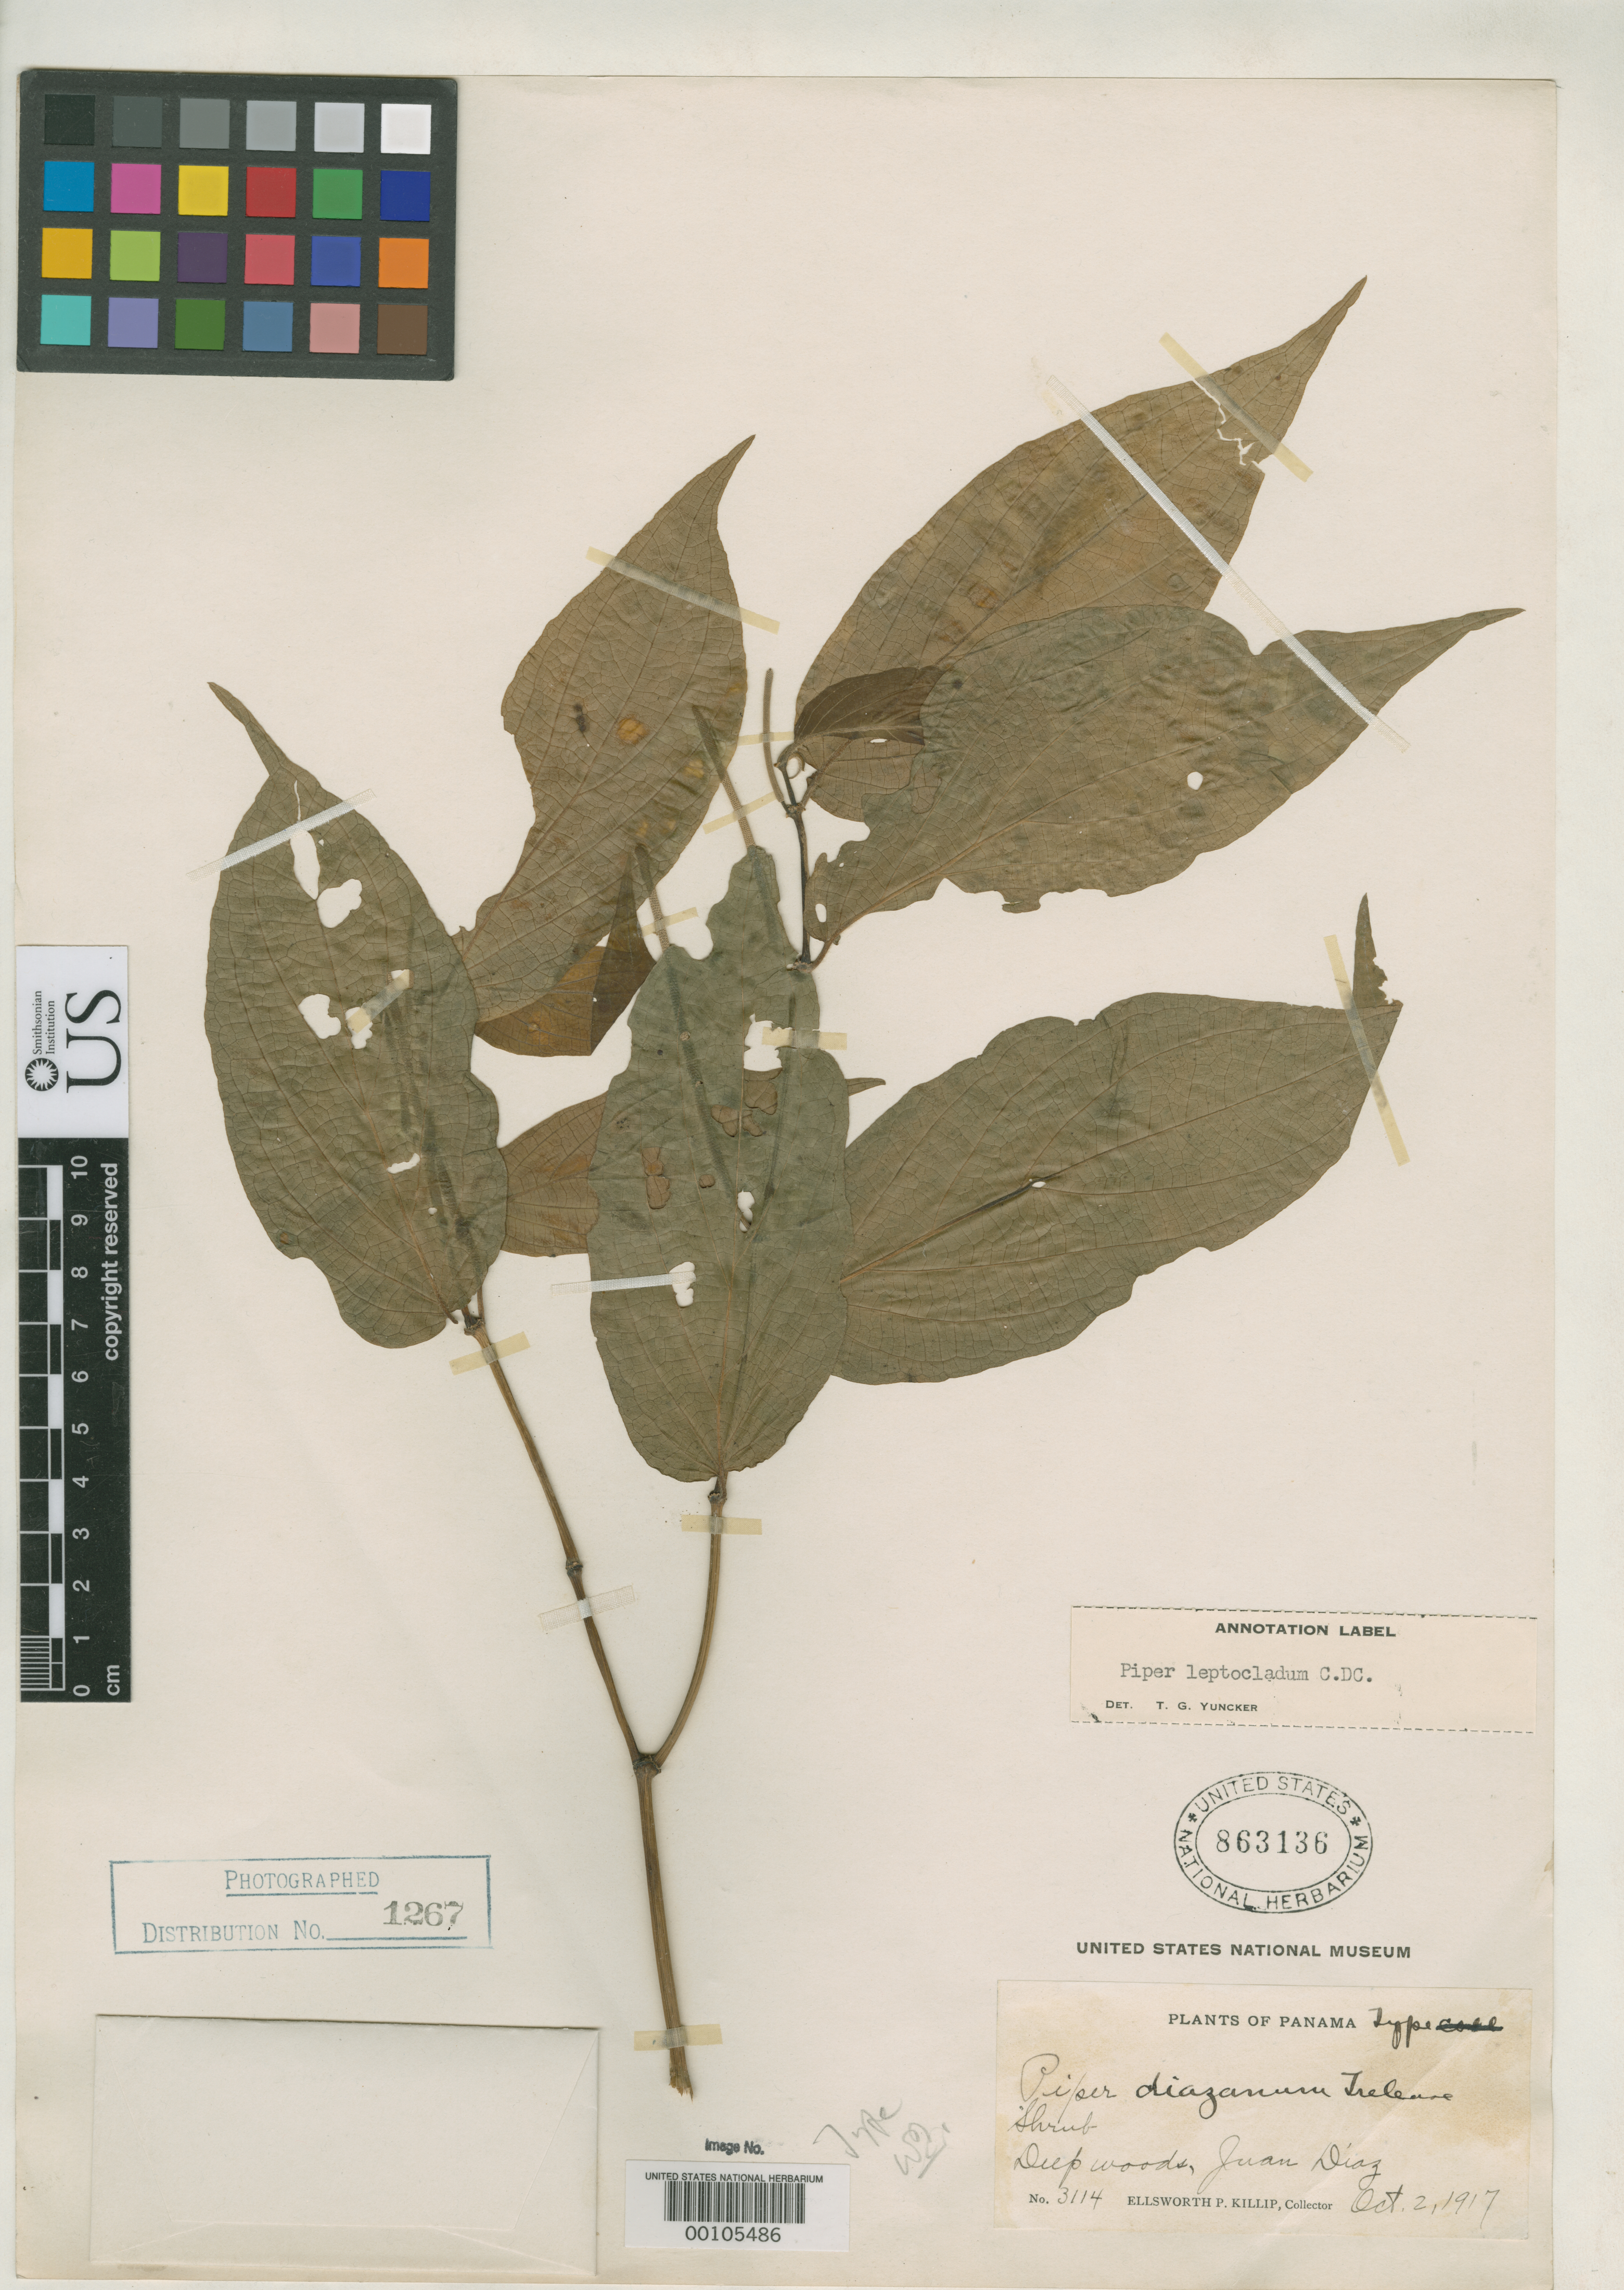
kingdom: Plantae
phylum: Tracheophyta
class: Magnoliopsida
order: Piperales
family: Piperaceae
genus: Piper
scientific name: Piper diazanum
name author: Trel.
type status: Holotype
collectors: E. P. Killip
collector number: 3114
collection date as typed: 02 Oct 1917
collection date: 1917-10-02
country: Panama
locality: E of Juan Diaz.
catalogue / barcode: US 863136